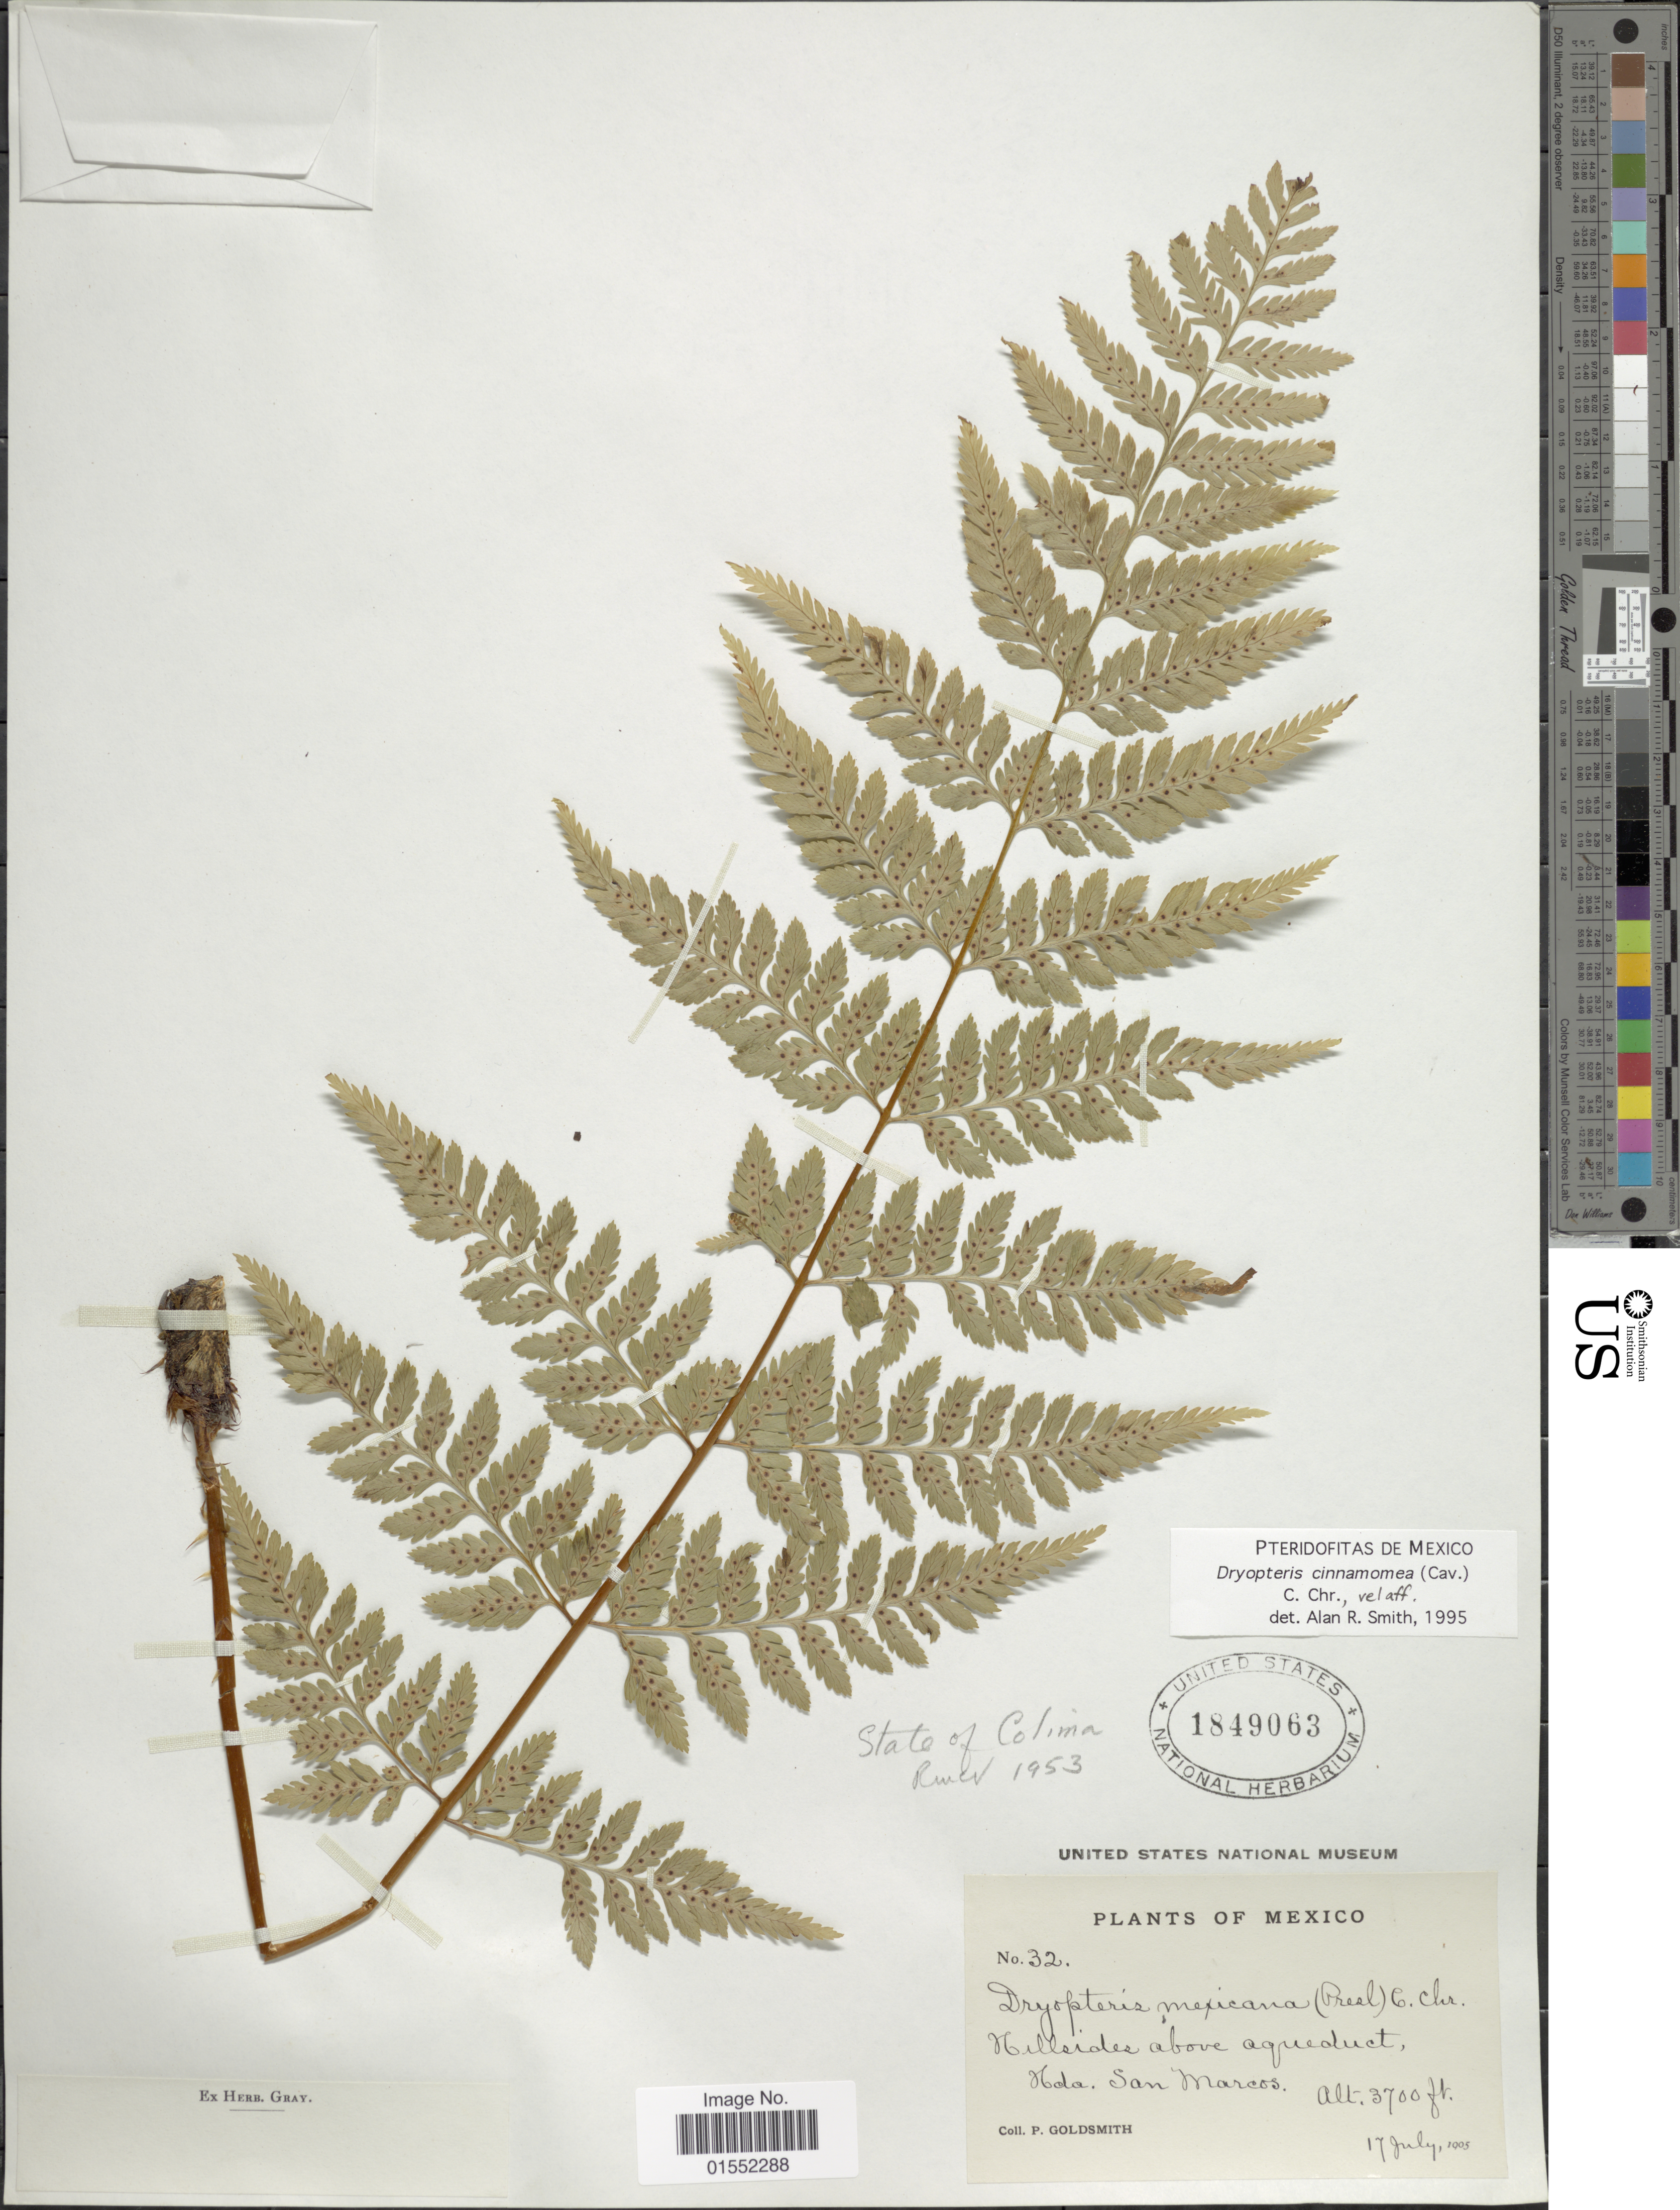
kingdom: Plantae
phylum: Tracheophyta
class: Polypodiopsida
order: Polypodiales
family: Dryopteridaceae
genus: Dryopteris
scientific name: Dryopteris cinnamomea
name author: (Cav.) C. Chr.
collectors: P. Goldsmith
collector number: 32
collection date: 1905-07-17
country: Mexico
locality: Hillside above aqueduct, Mda, San Marcos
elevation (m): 1128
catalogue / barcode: US 1849063